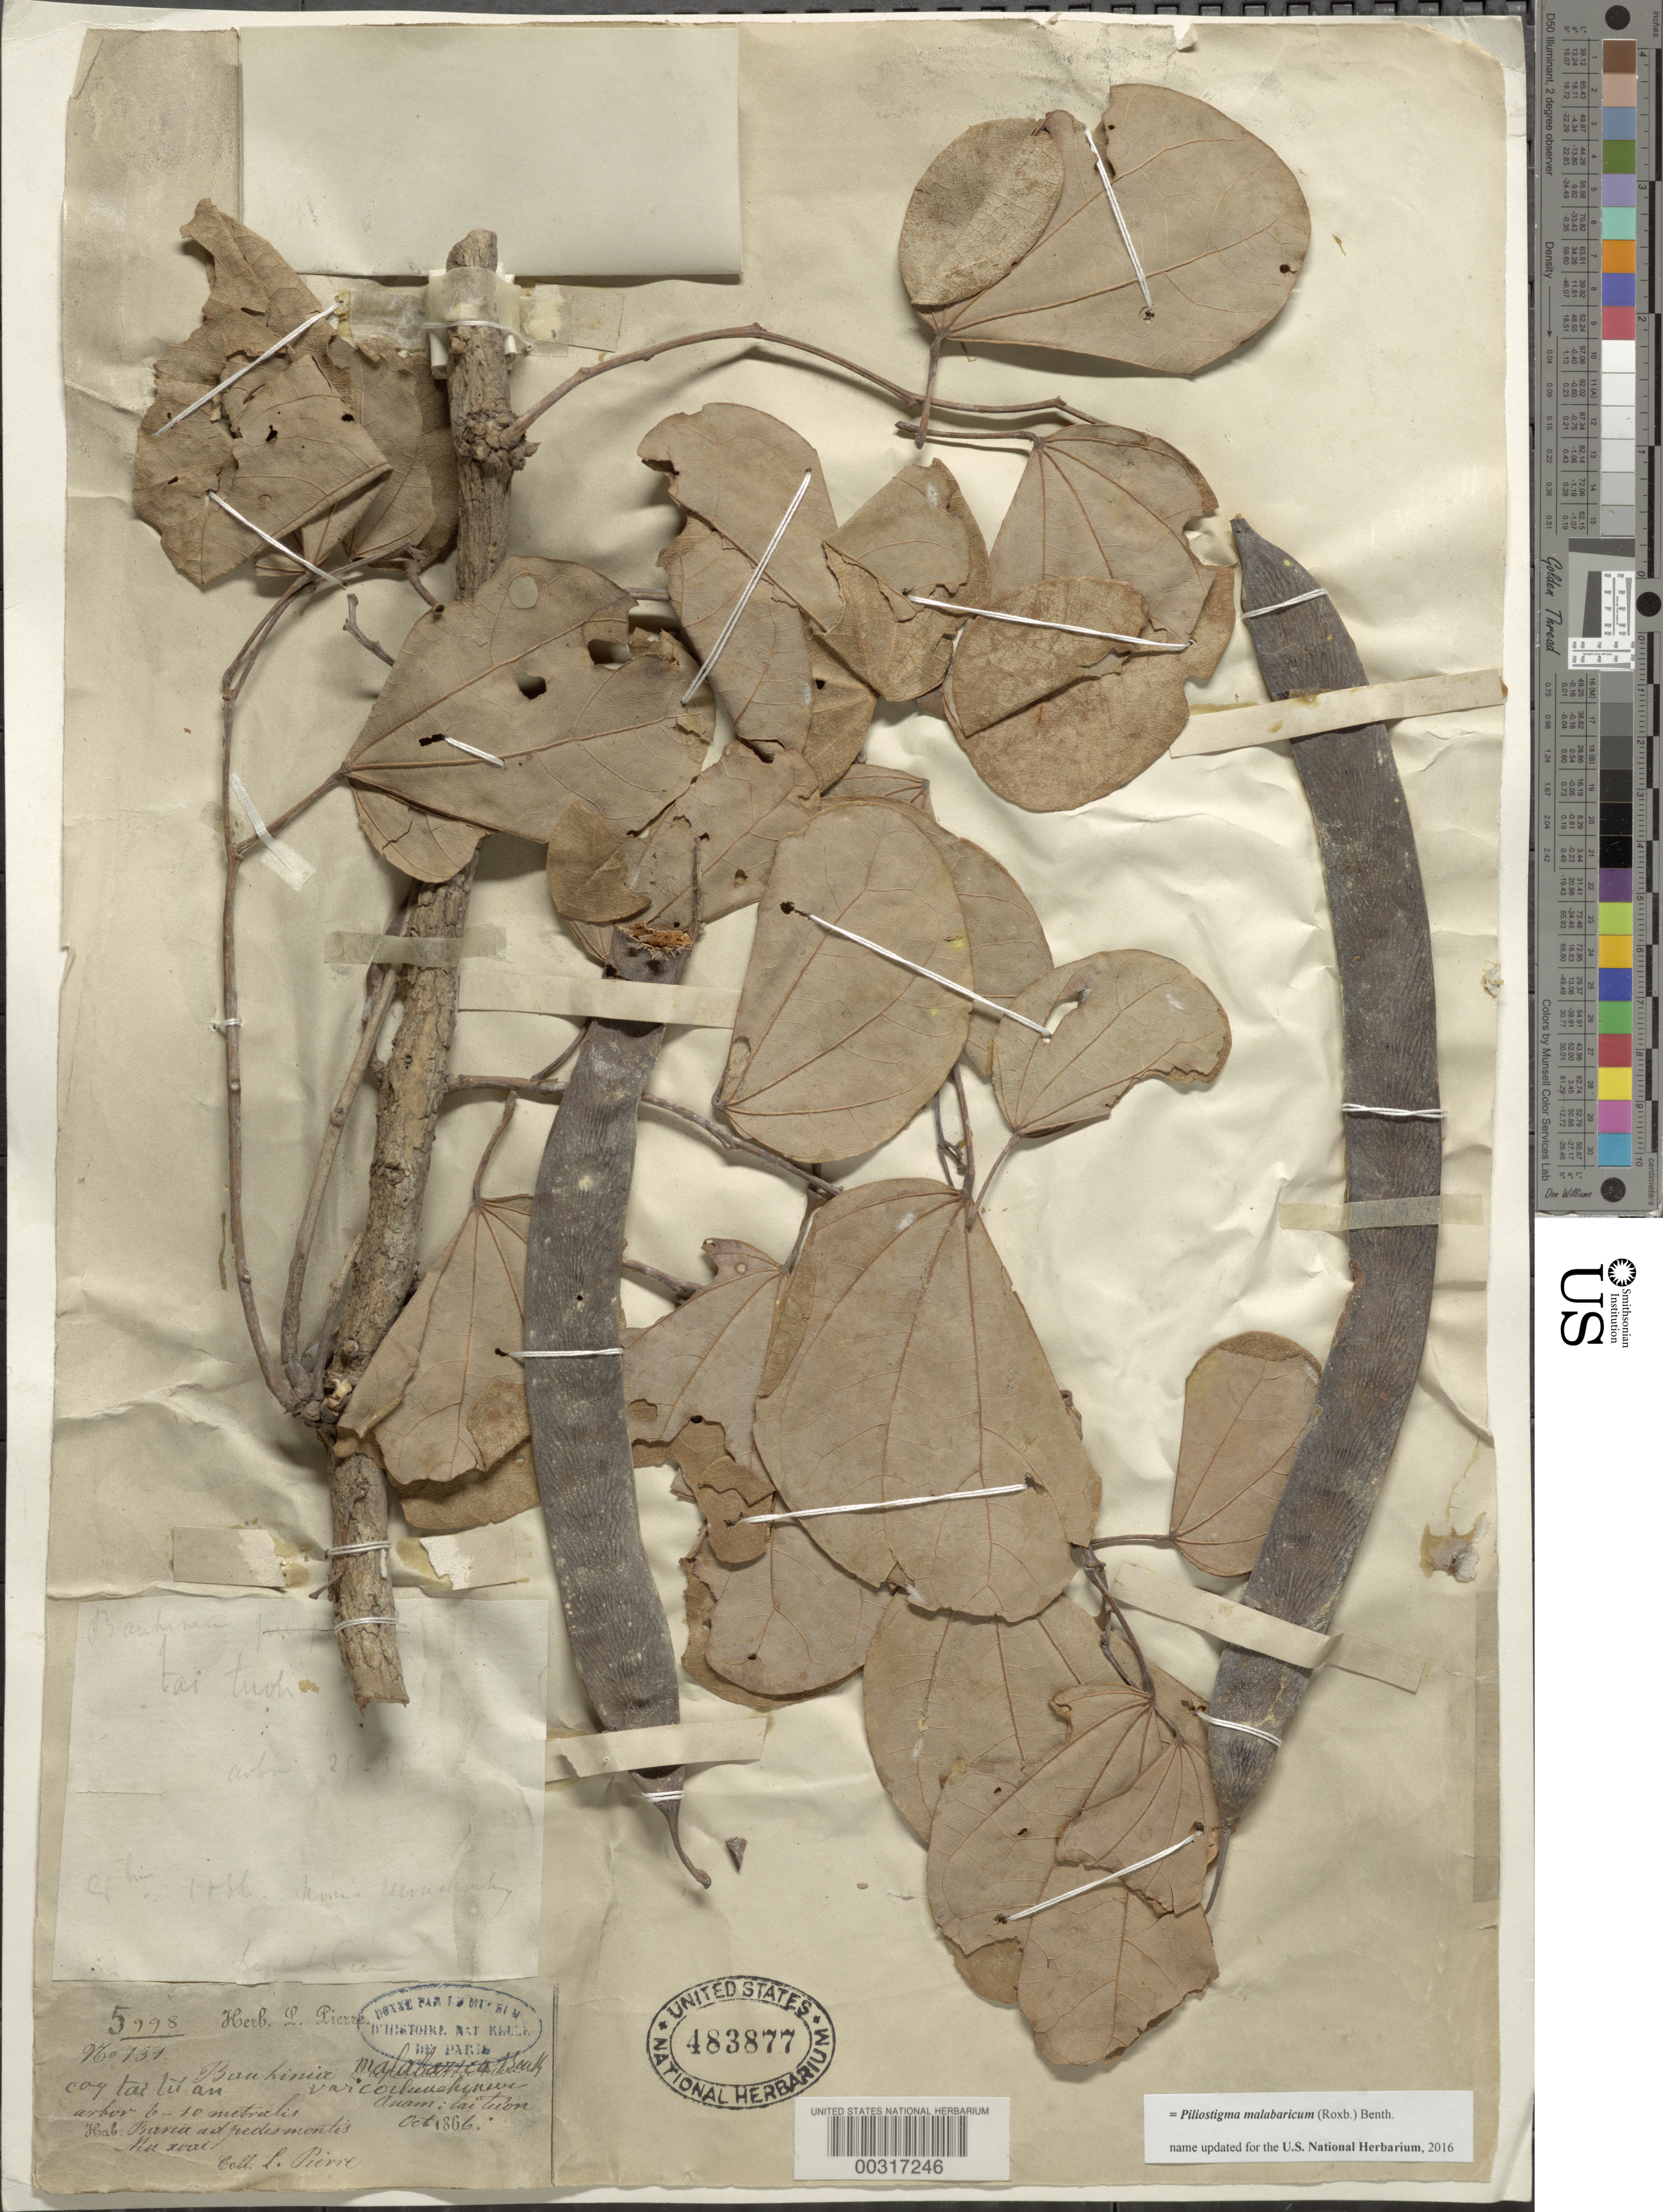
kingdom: Plantae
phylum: Tracheophyta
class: Magnoliopsida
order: Fabales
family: Fabaceae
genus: Piliostigma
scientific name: Piliostigma malabaricum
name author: (Roxb.) Benth.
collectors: J. Pierre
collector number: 5998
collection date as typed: Oct 1866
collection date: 1866-10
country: Vietnam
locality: Tai tuoh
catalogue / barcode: US 483877